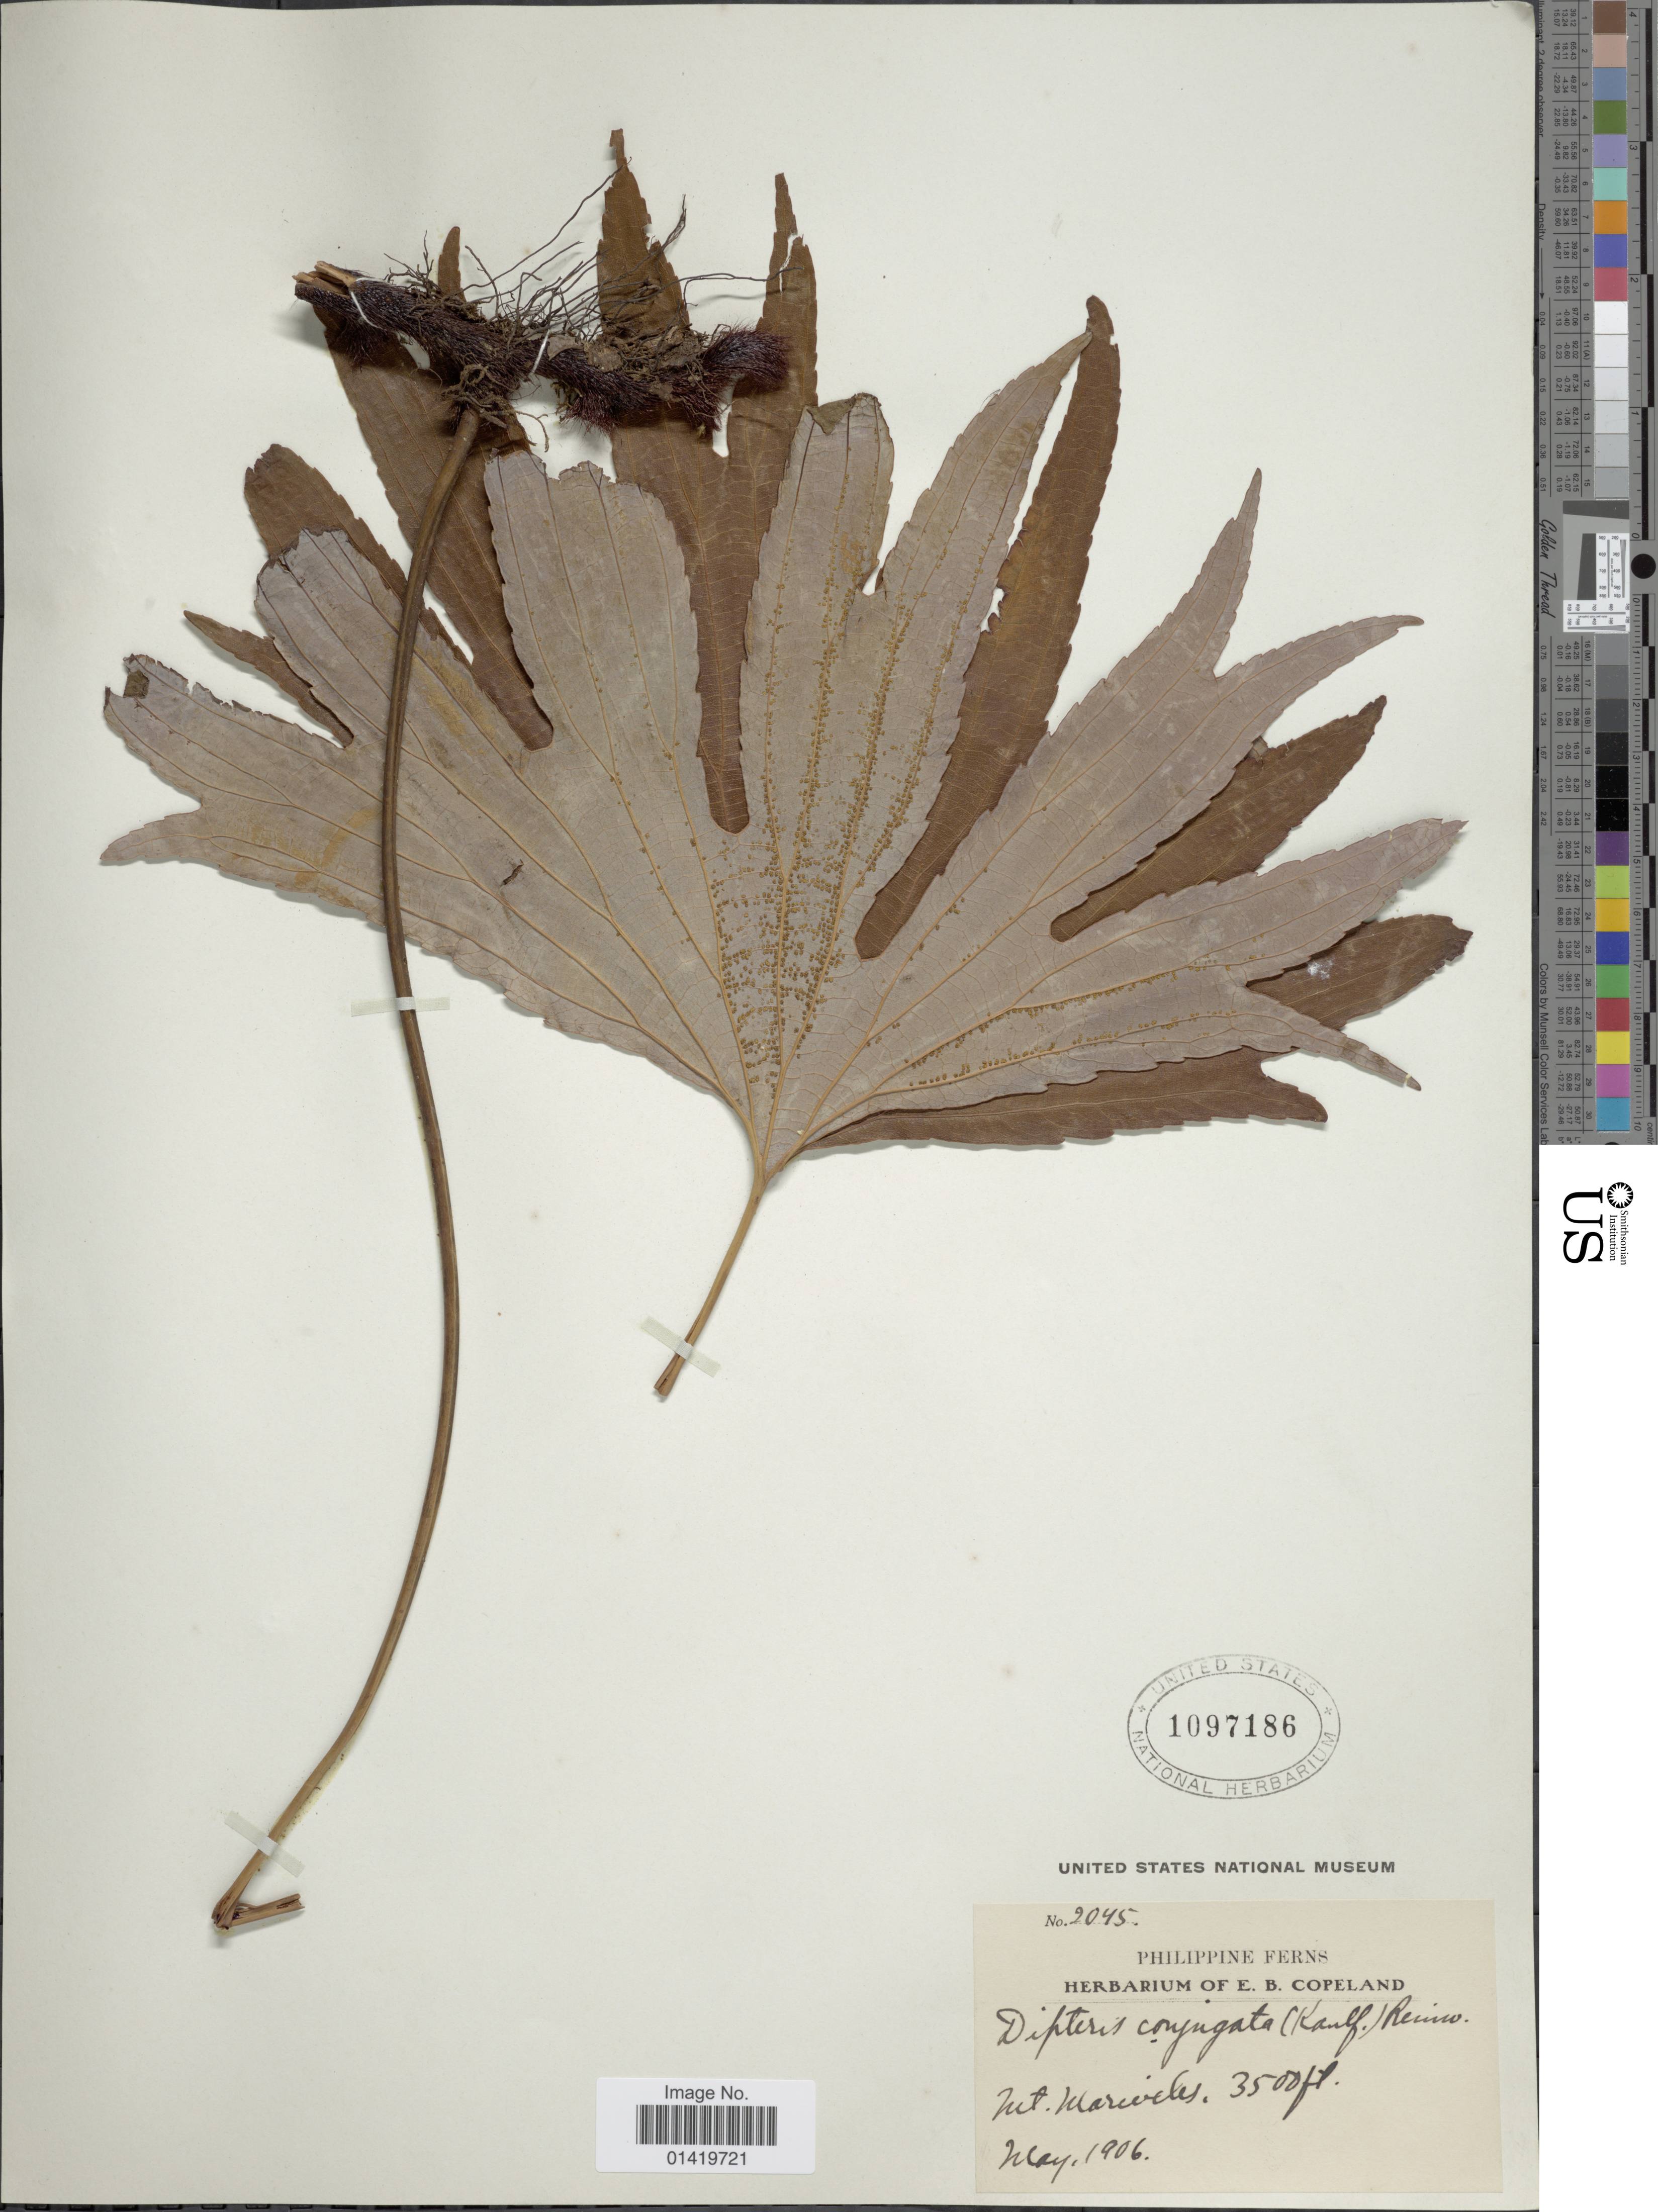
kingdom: Plantae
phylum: Tracheophyta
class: Polypodiopsida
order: Gleicheniales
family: Dipteridaceae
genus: Dipteris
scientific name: Dipteris conjugata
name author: Reinw.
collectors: ex herb. E. B. Copeland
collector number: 2045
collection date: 1906-05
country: Philippines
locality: Mt. Mariveles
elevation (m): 1067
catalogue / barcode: US 1097186